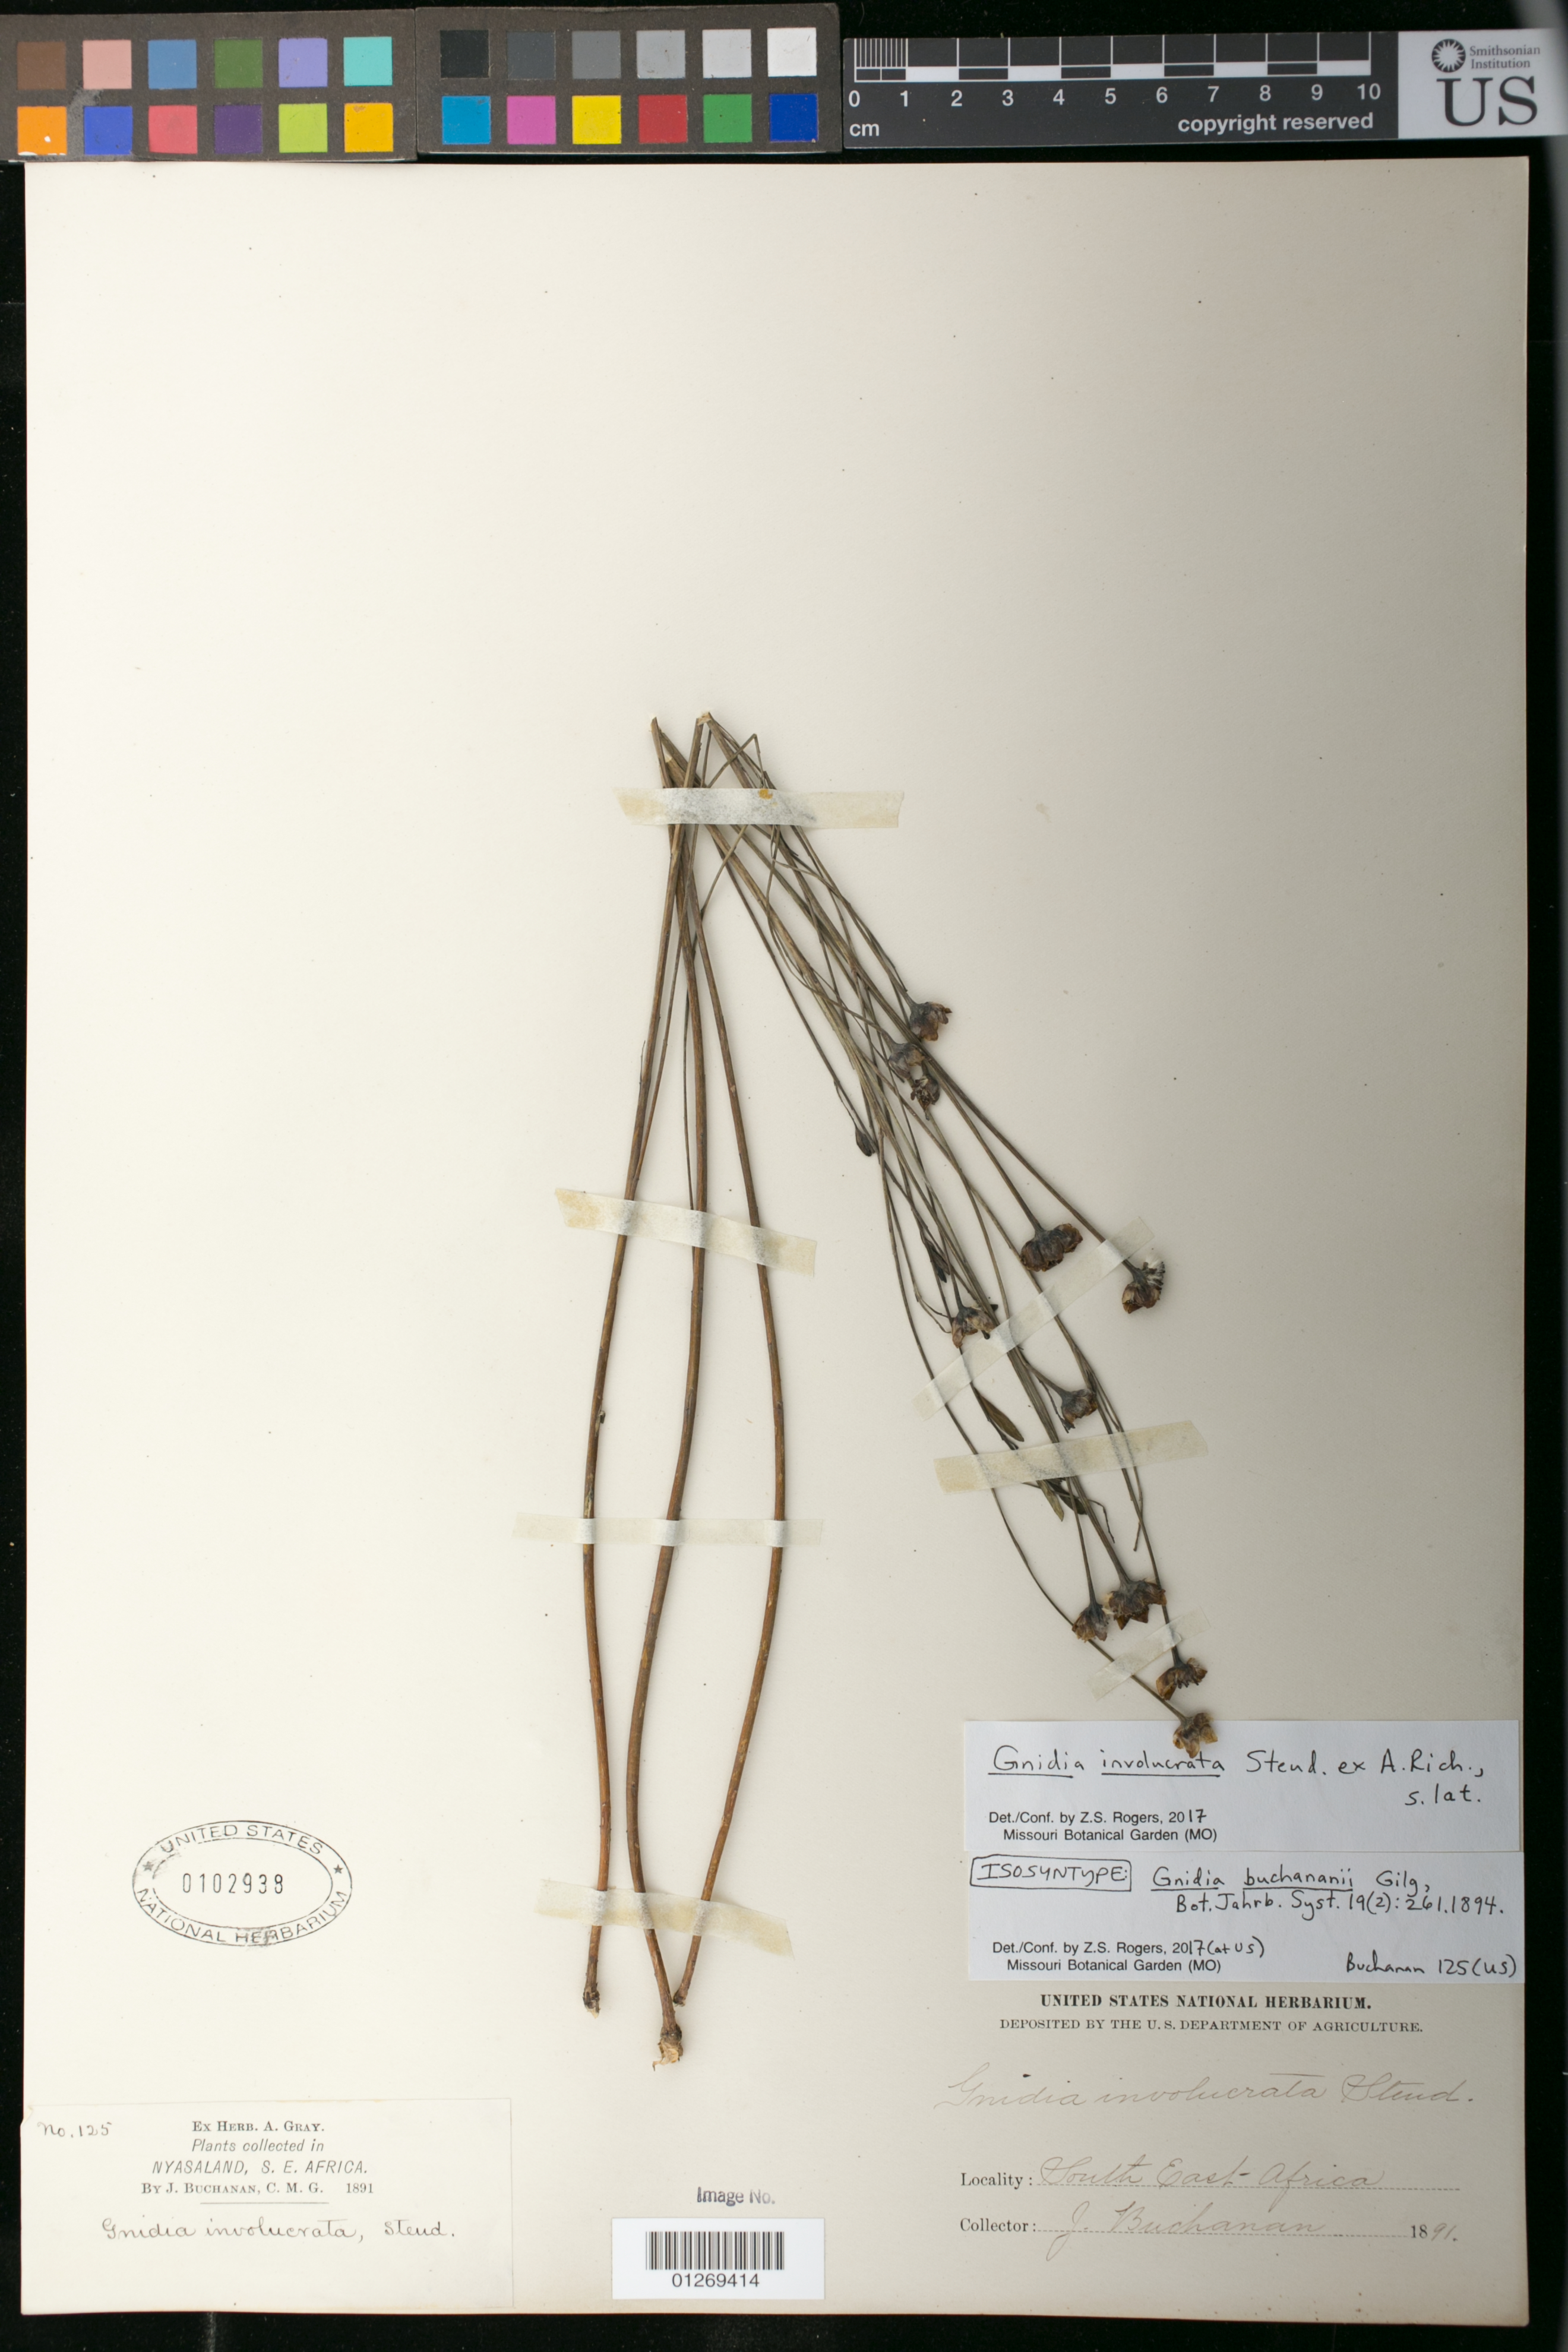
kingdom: Plantae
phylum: Tracheophyta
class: Magnoliopsida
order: Malvales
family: Thymelaeaceae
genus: Gnidia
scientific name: Gnidia buchananii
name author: Gilg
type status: Isosyntype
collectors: J. Buchanan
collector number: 125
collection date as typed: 1891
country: Malawi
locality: Nyasaland, S.E. Africa.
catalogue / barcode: US 102938